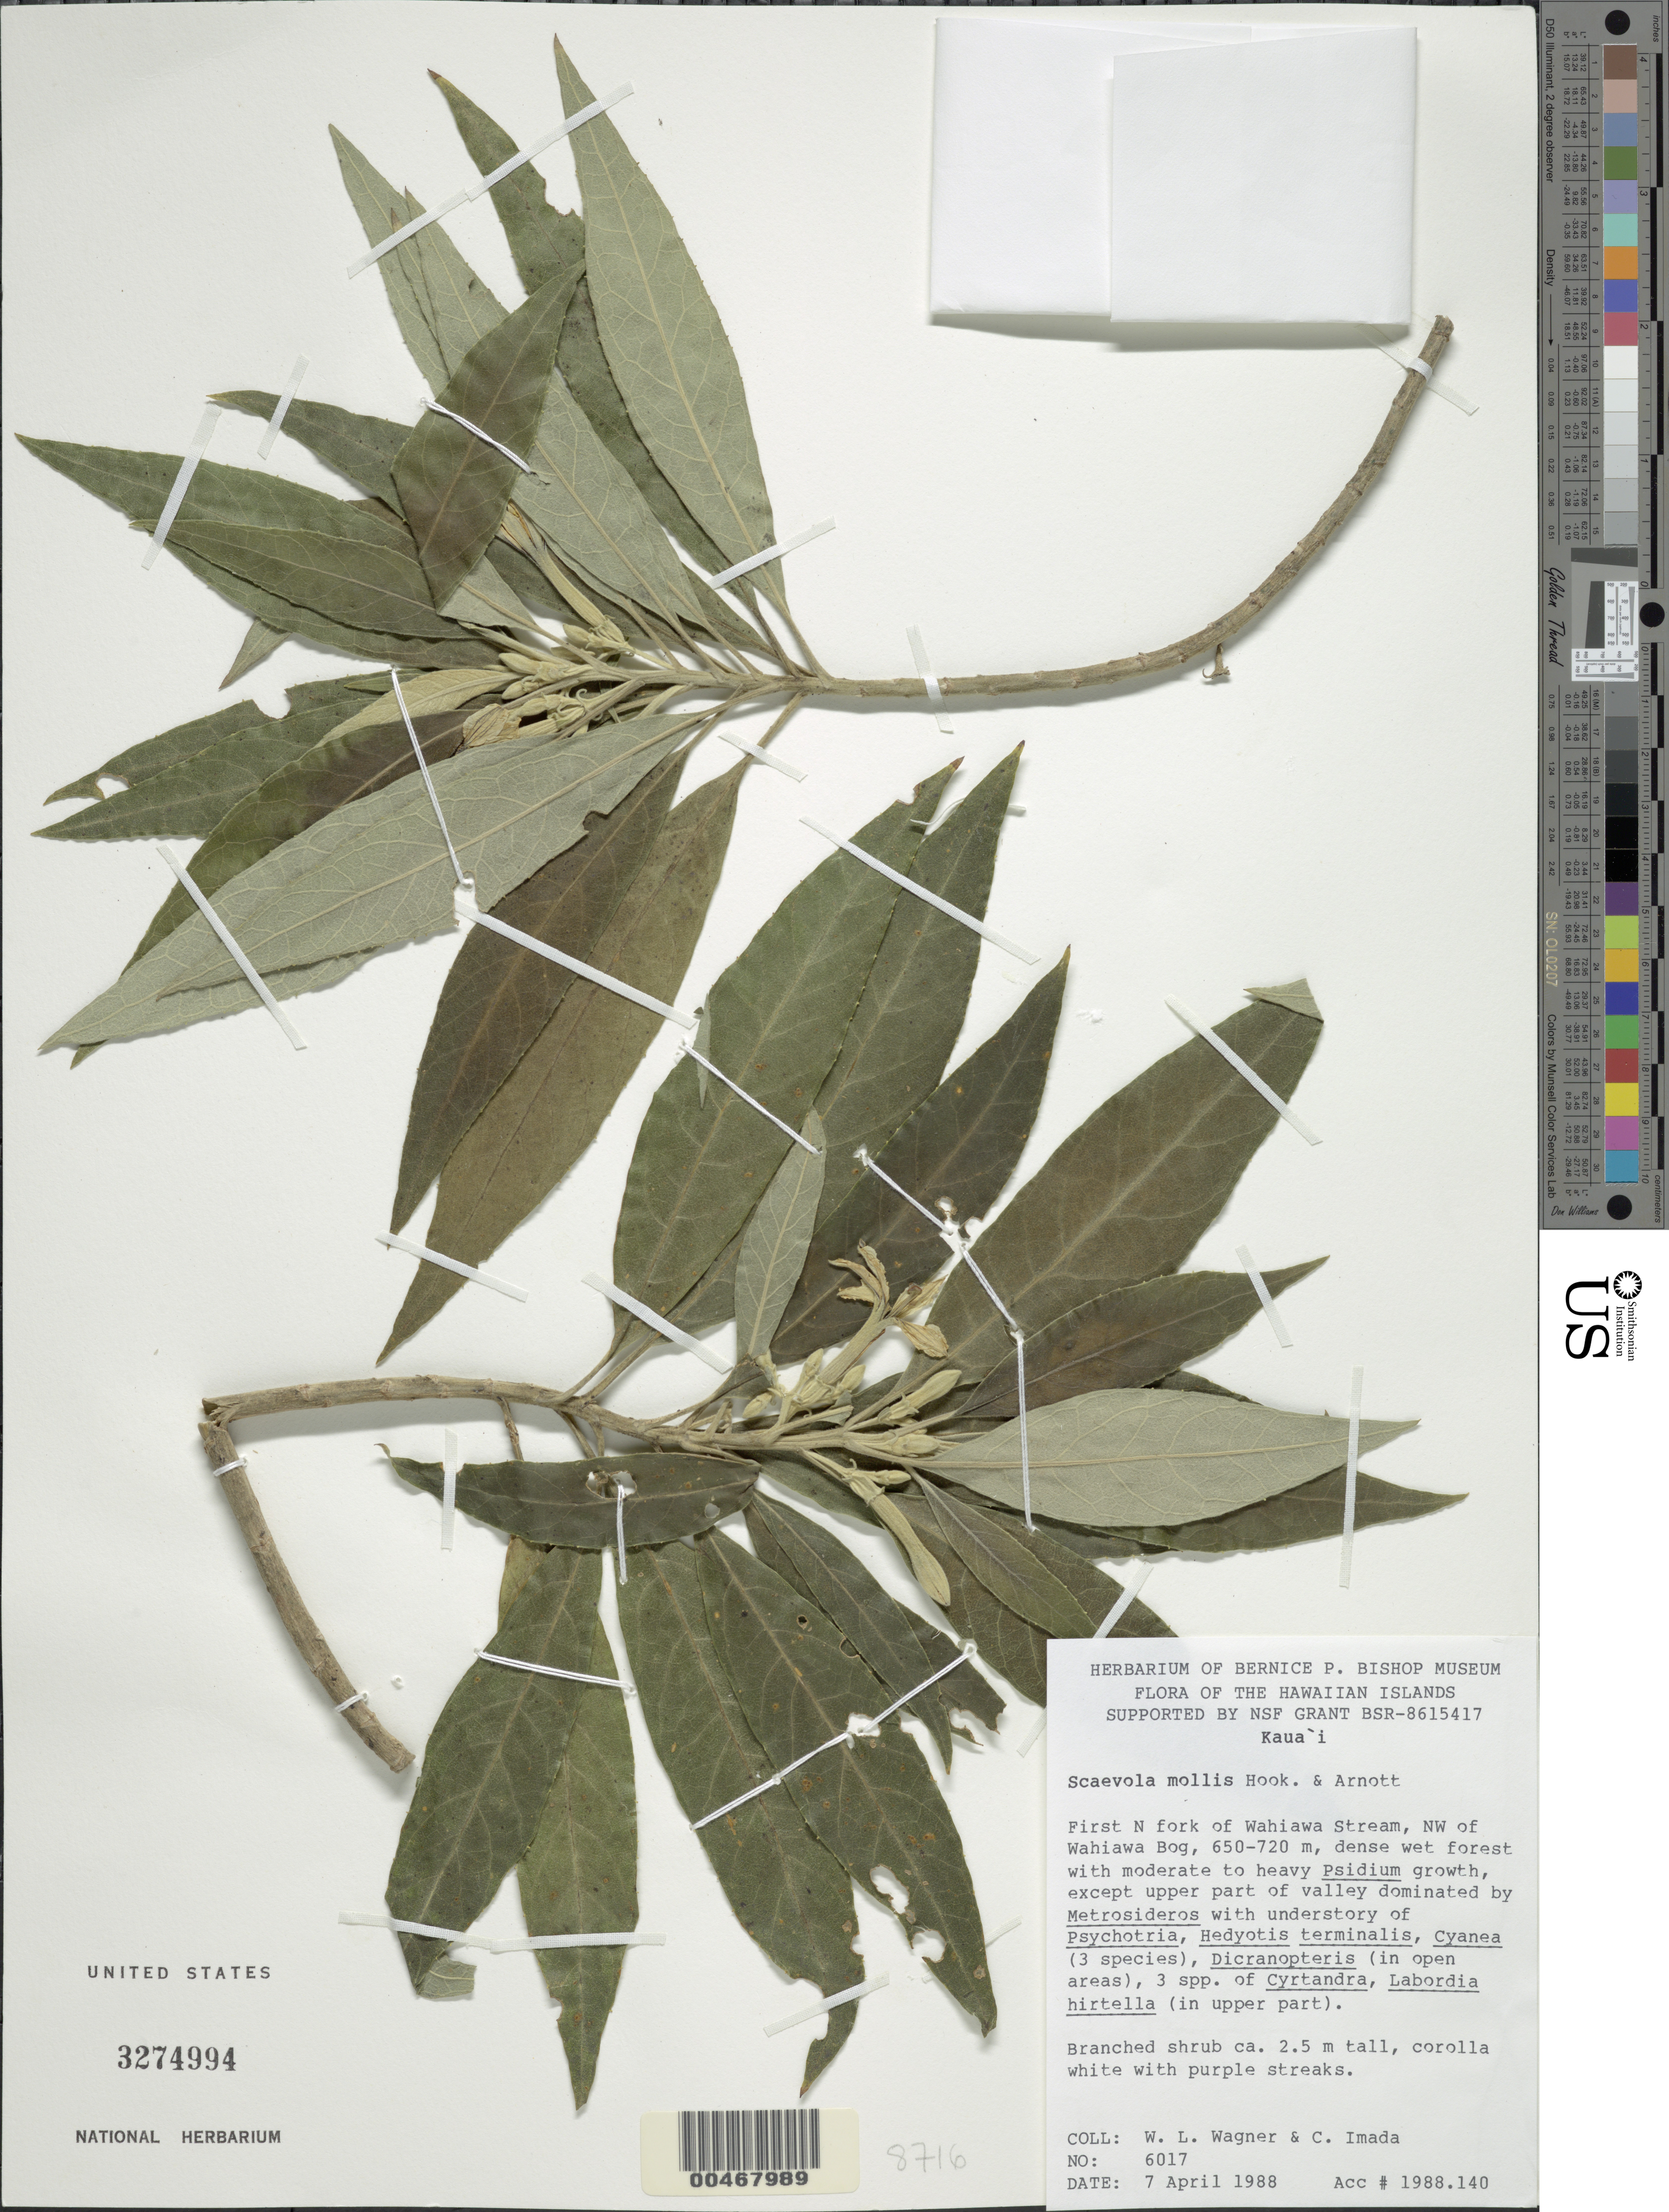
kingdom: Plantae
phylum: Tracheophyta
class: Magnoliopsida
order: Asterales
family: Goodeniaceae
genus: Scaevola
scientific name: Scaevola mollis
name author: Hook. & Arn.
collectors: W. L. Wagner & C. Imada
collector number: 6017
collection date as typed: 7 Apr 1988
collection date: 1988-04-07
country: United States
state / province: Hawaii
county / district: Kauai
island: Kaua'i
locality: First N fork of Wahiawa Stream, NW of Wahiawa Bog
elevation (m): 650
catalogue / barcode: US 3274994